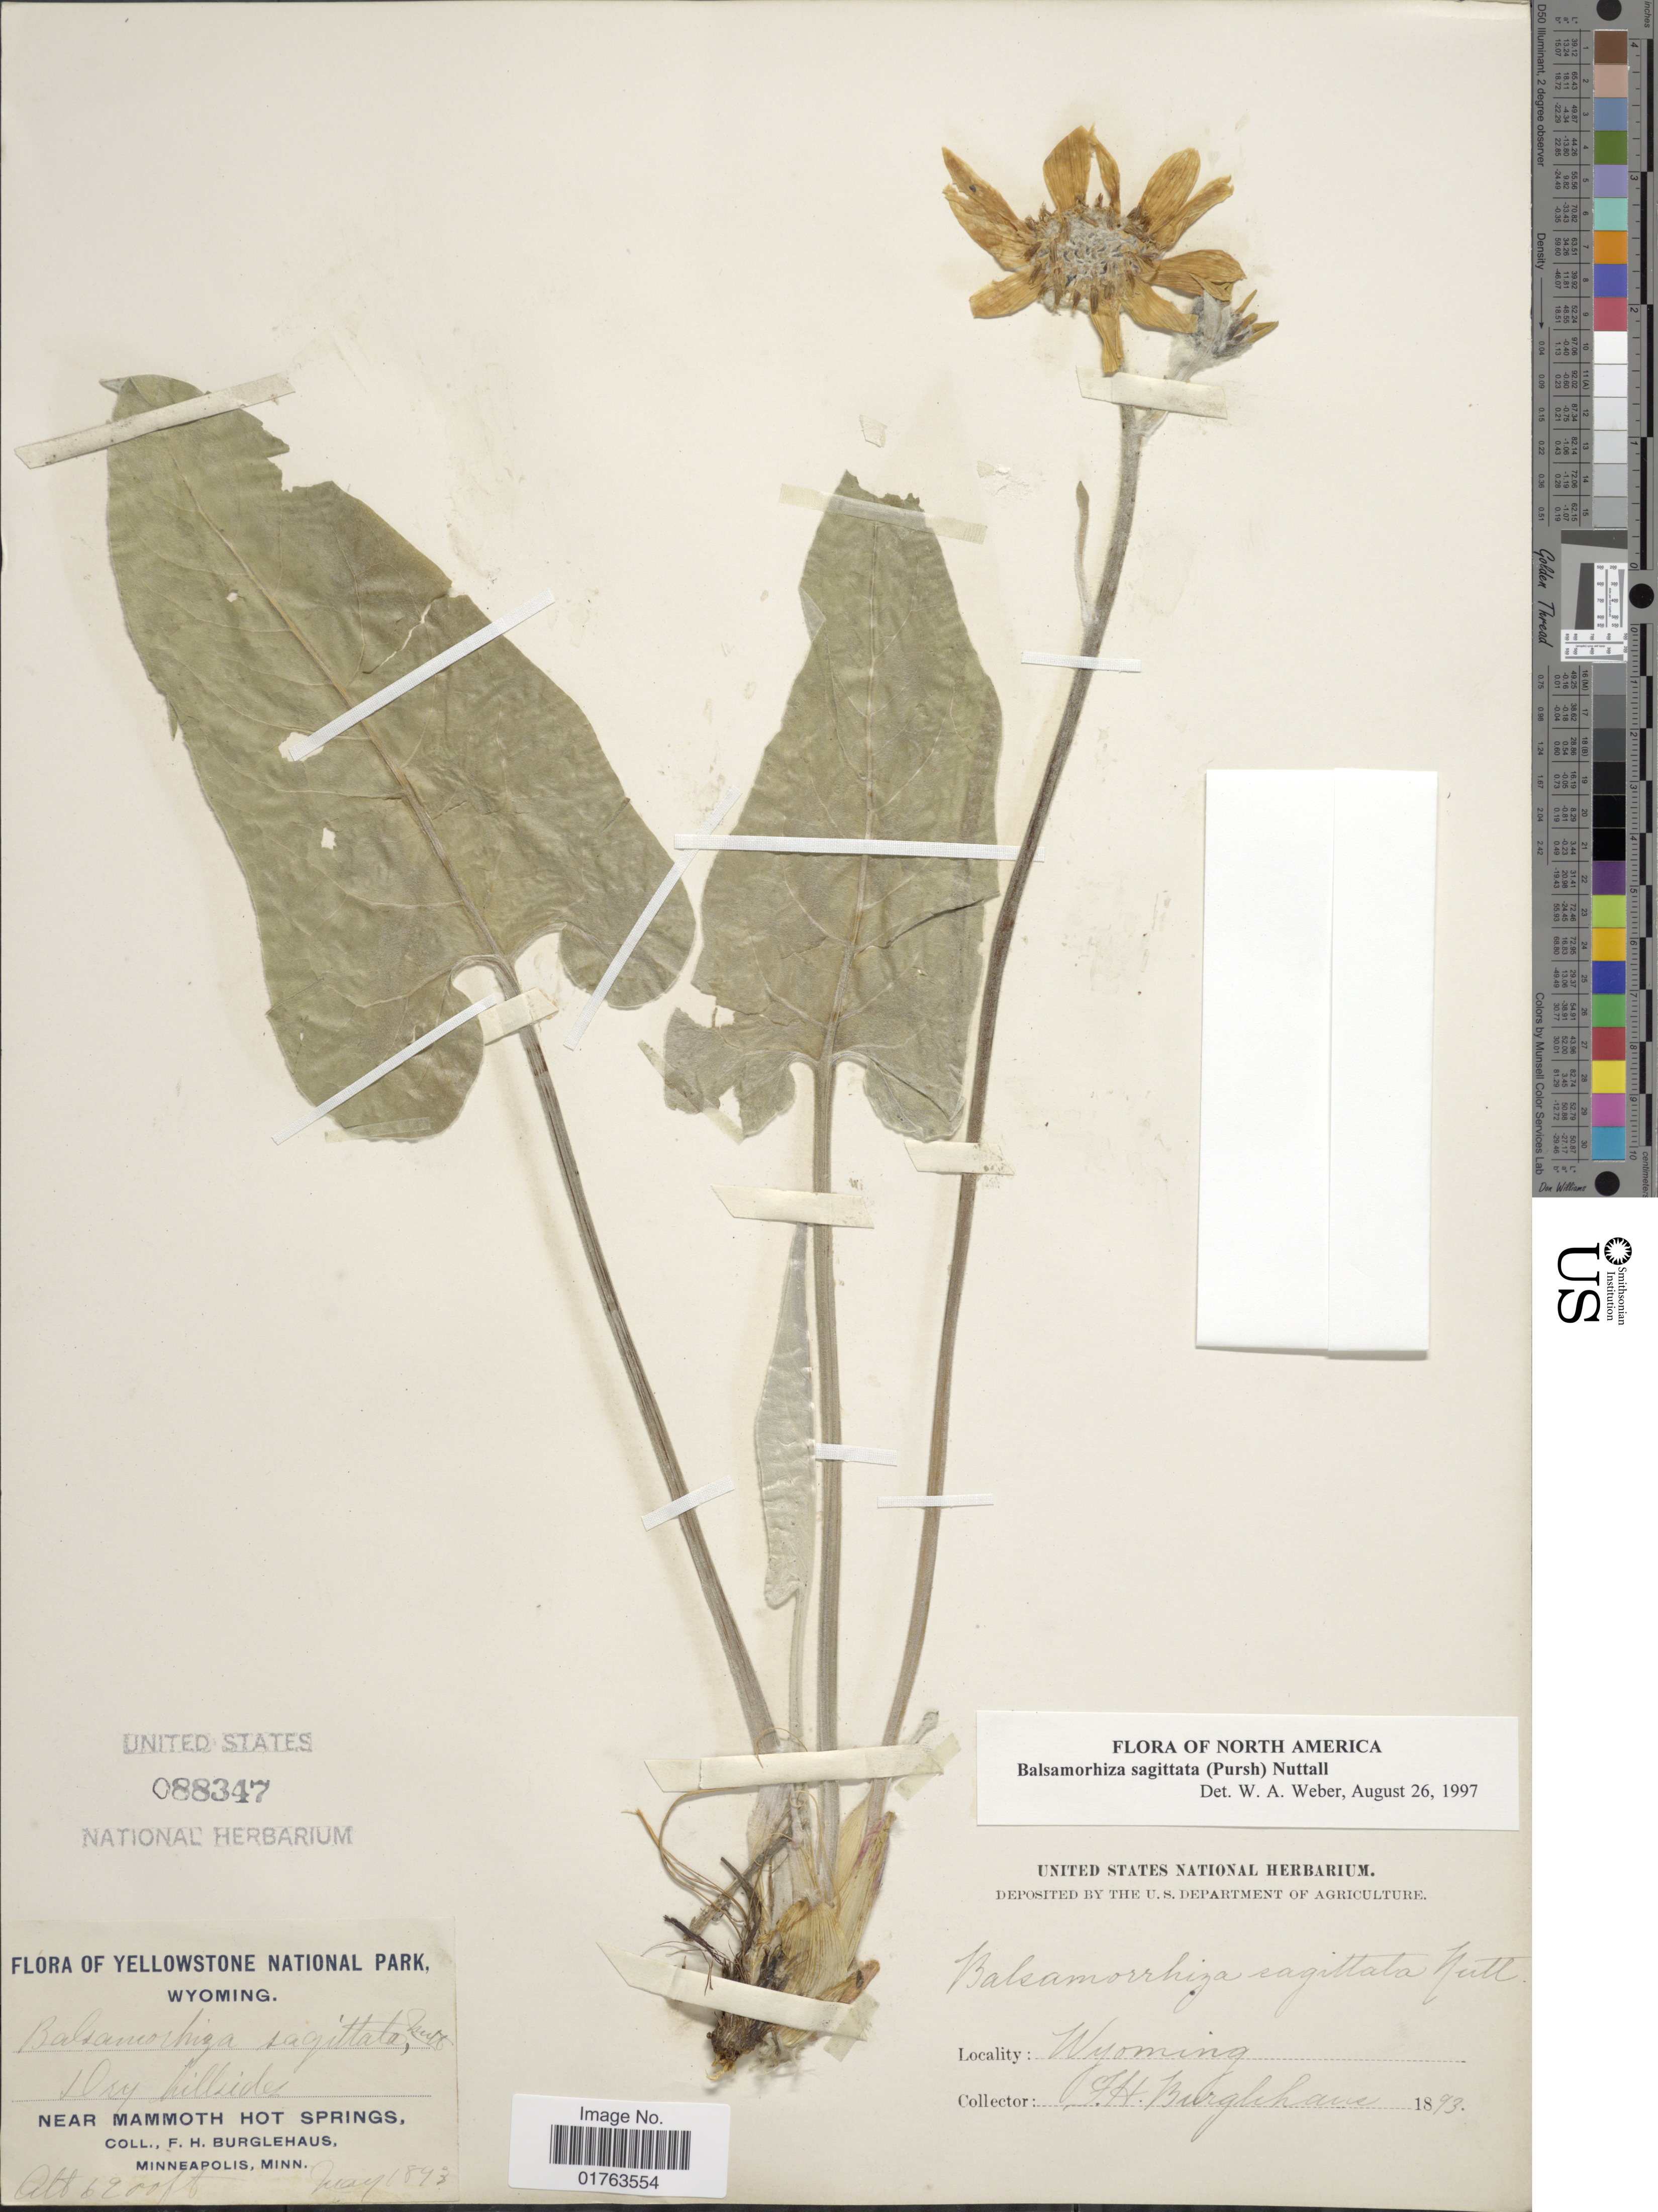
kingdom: Plantae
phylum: Tracheophyta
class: Magnoliopsida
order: Asterales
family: Asteraceae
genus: Balsamorhiza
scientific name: Balsamorhiza sagittata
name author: (Pursh) Nutt.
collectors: F. Burglehaus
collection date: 1893-05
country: United States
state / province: Wyoming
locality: Yellowstone National Park, Dry hillsides, Near Mammoth Hot Springs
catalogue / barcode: US 88347